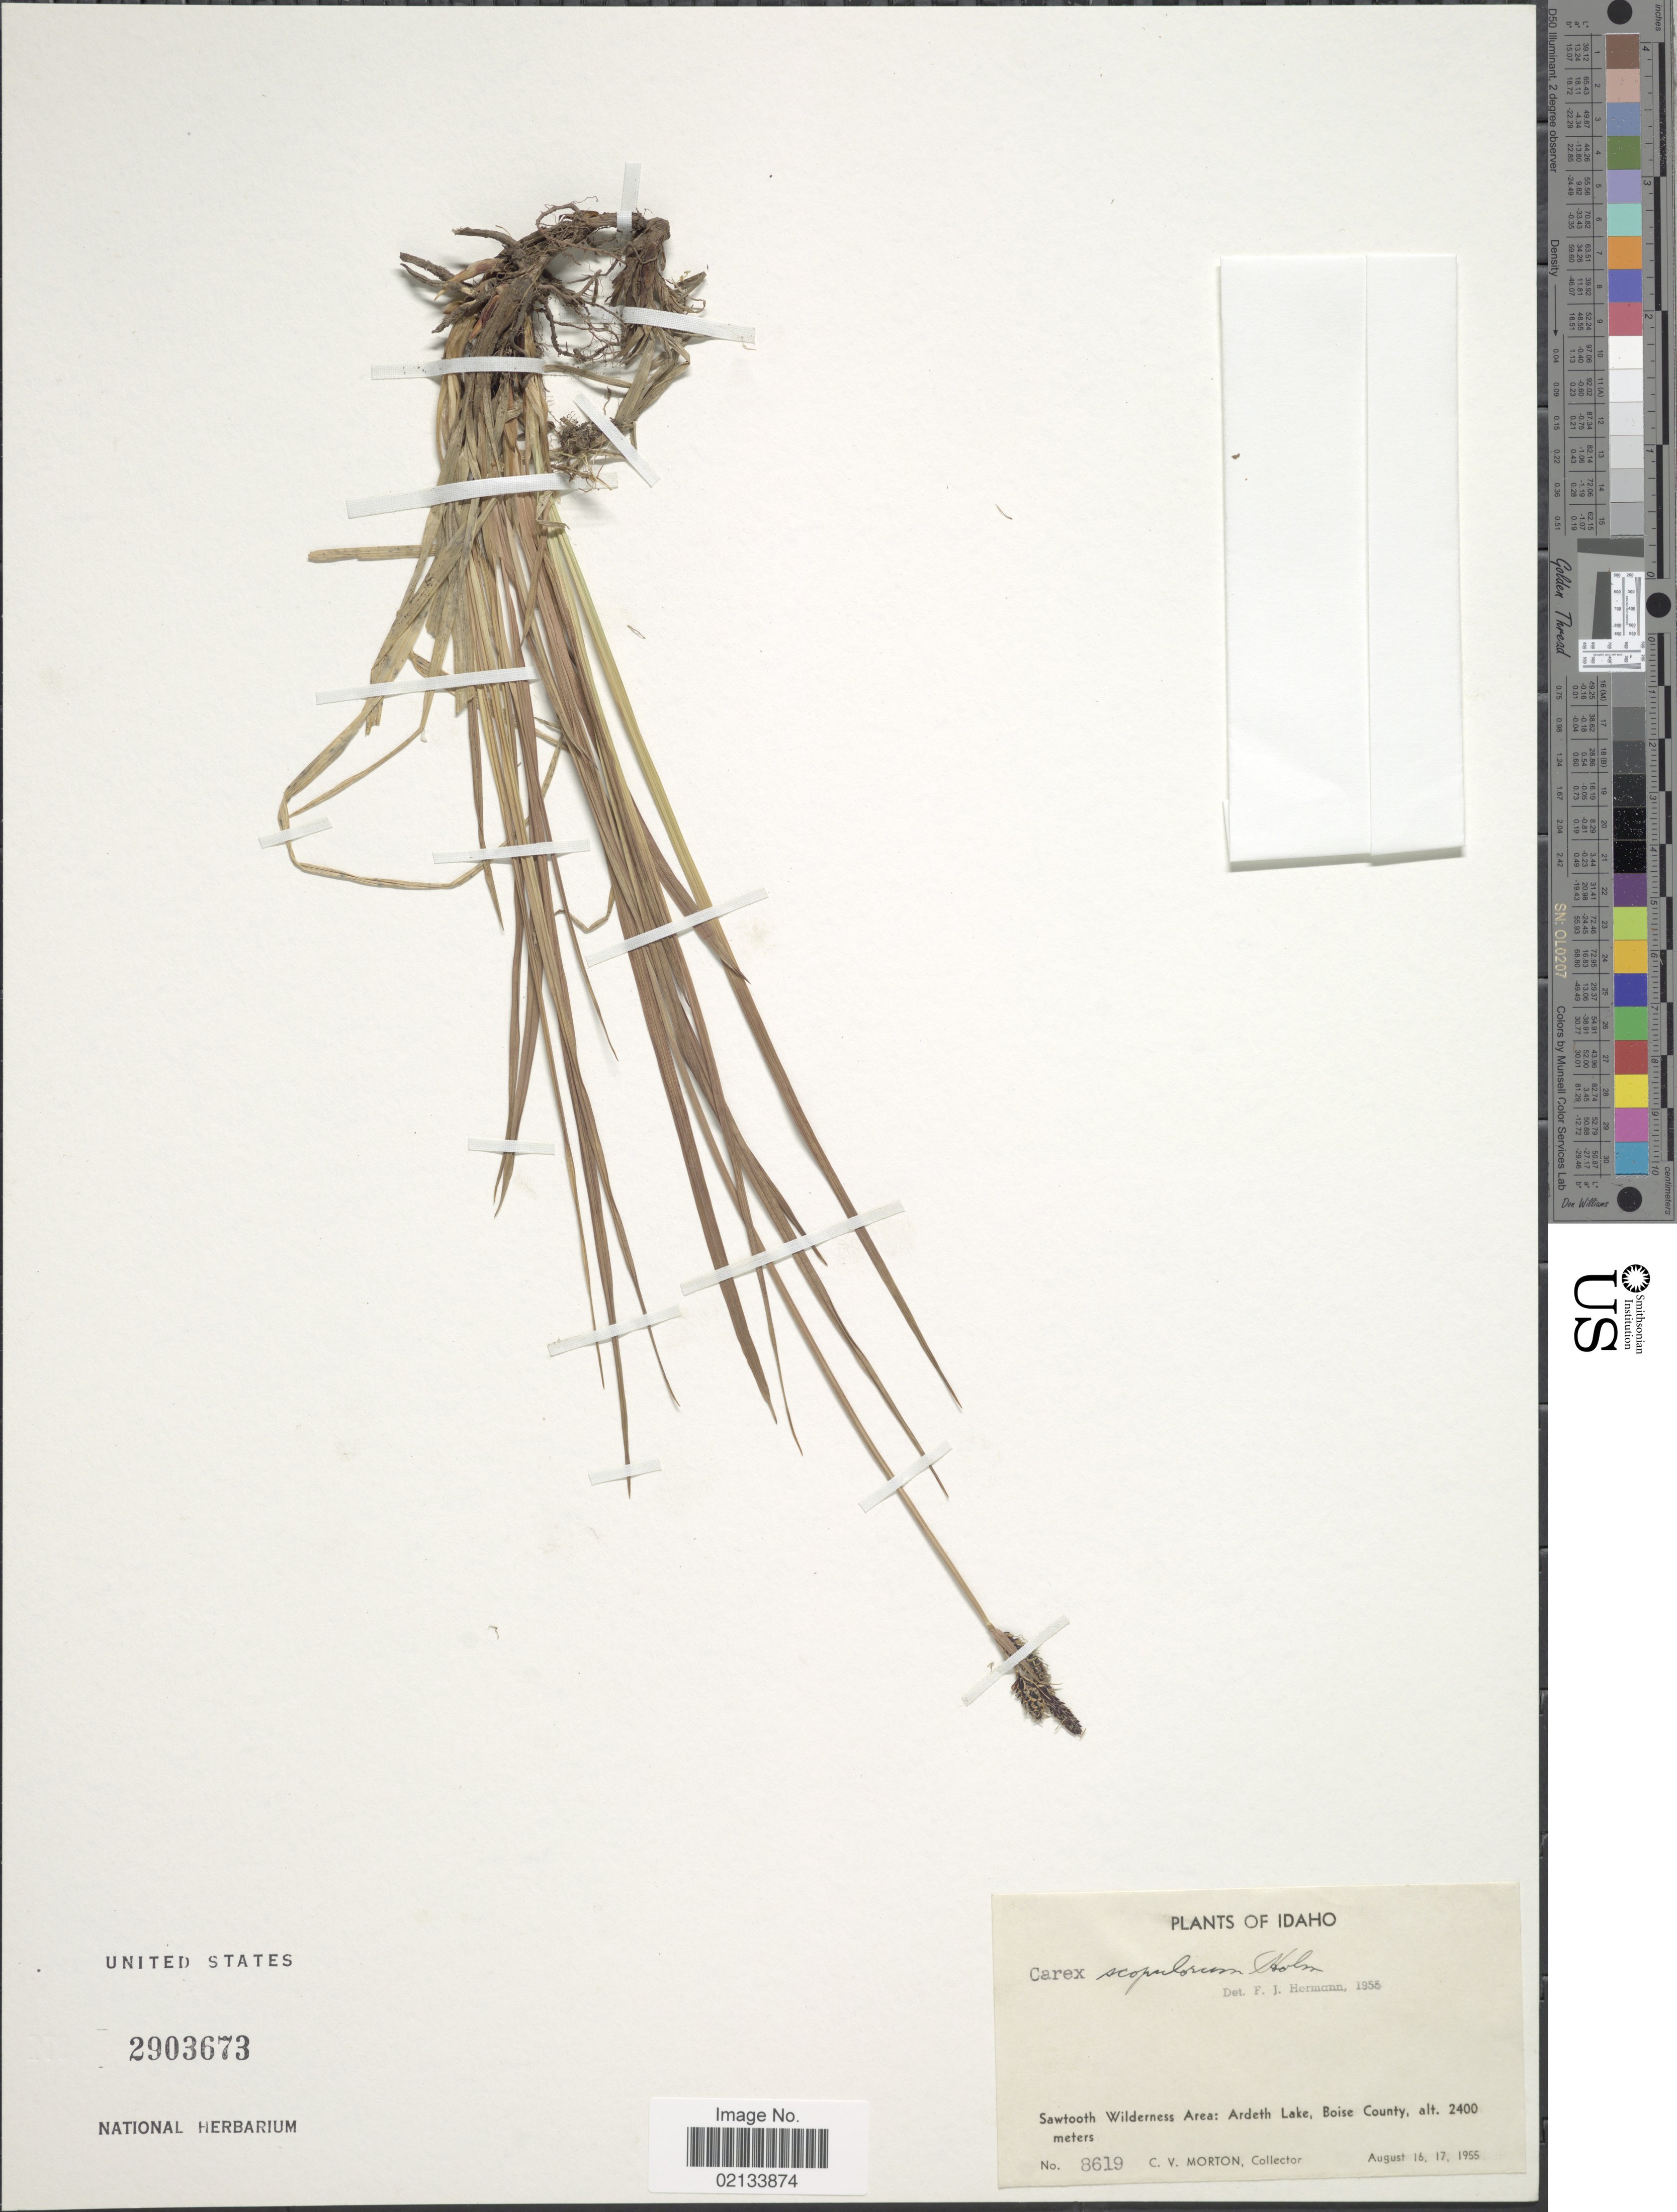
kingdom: Plantae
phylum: Tracheophyta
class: Liliopsida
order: Poales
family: Cyperaceae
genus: Carex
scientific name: Carex scopulorum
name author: Holm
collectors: C. V. Morton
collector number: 8619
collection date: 1955-08-16/1955-08-17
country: United States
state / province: Idaho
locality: Sawtooth Wilderness Area: Ardeth Lake, Boise County.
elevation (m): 2400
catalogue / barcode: US 2903673